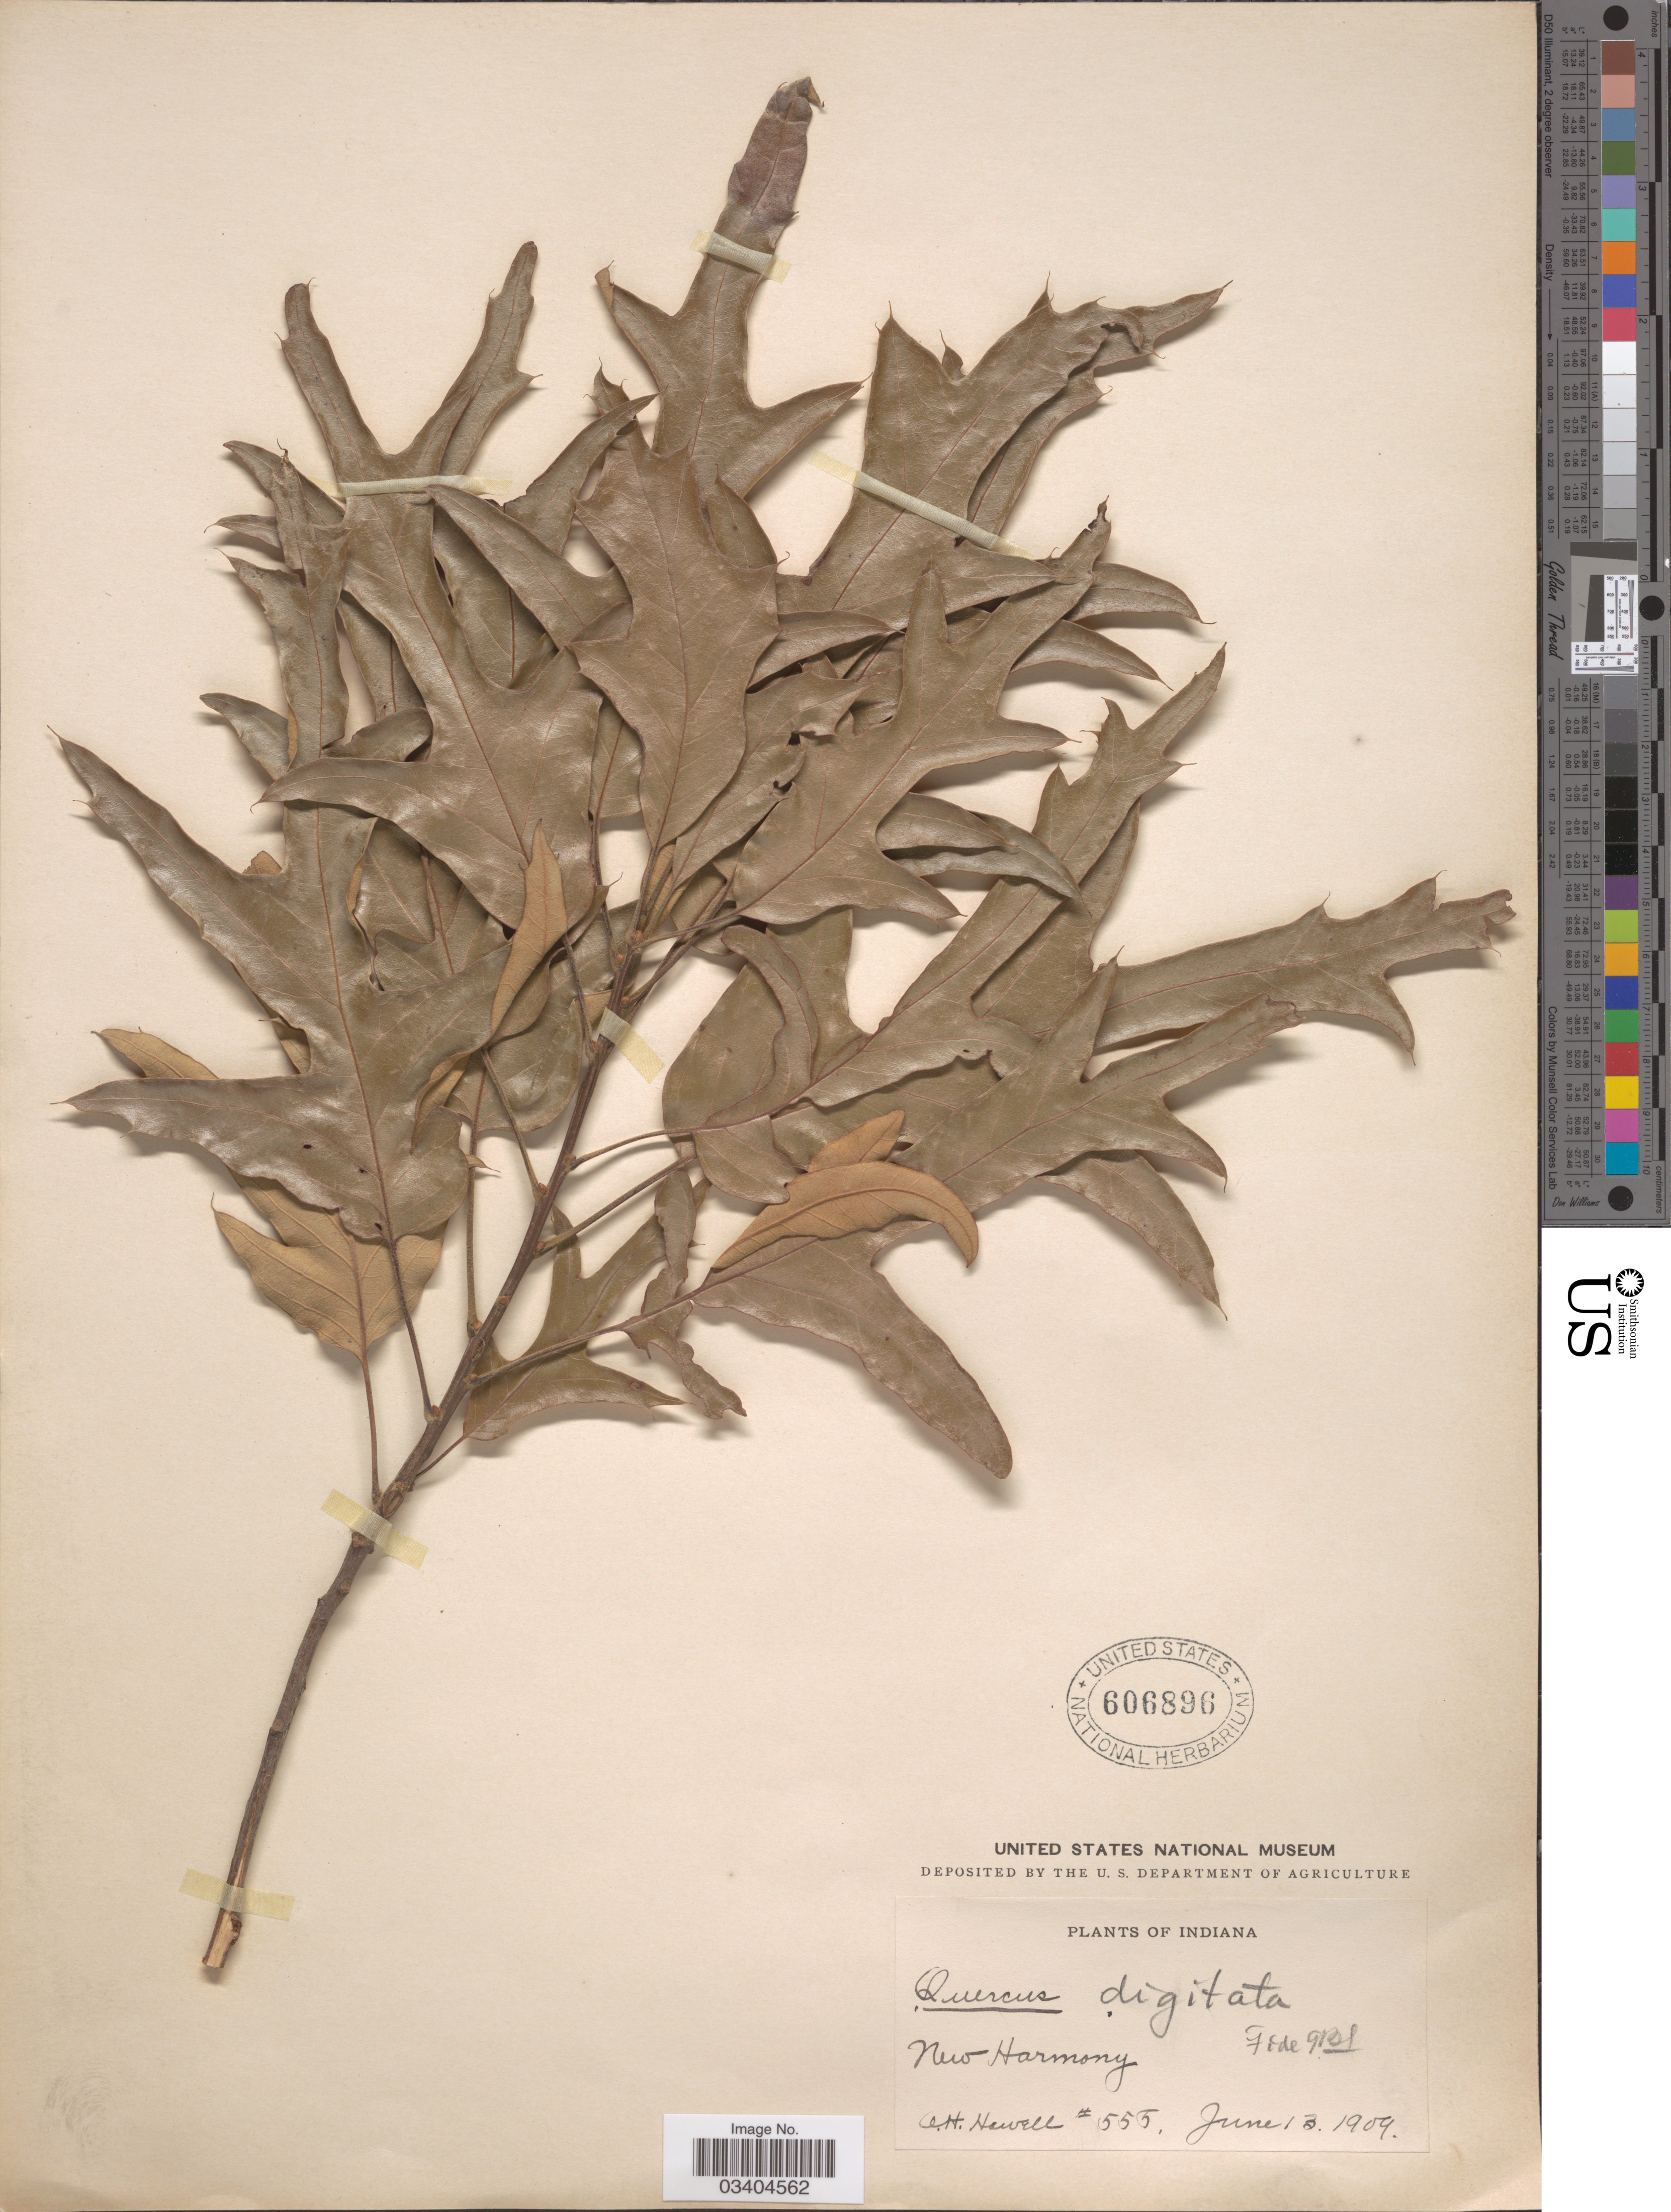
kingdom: Plantae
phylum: Tracheophyta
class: Magnoliopsida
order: Fagales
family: Fagaceae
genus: Quercus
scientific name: Quercus falcata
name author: Michx.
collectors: A. Howell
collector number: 555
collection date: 1909-06-13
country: United States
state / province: Indiana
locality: New Harmony.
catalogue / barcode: US 606896